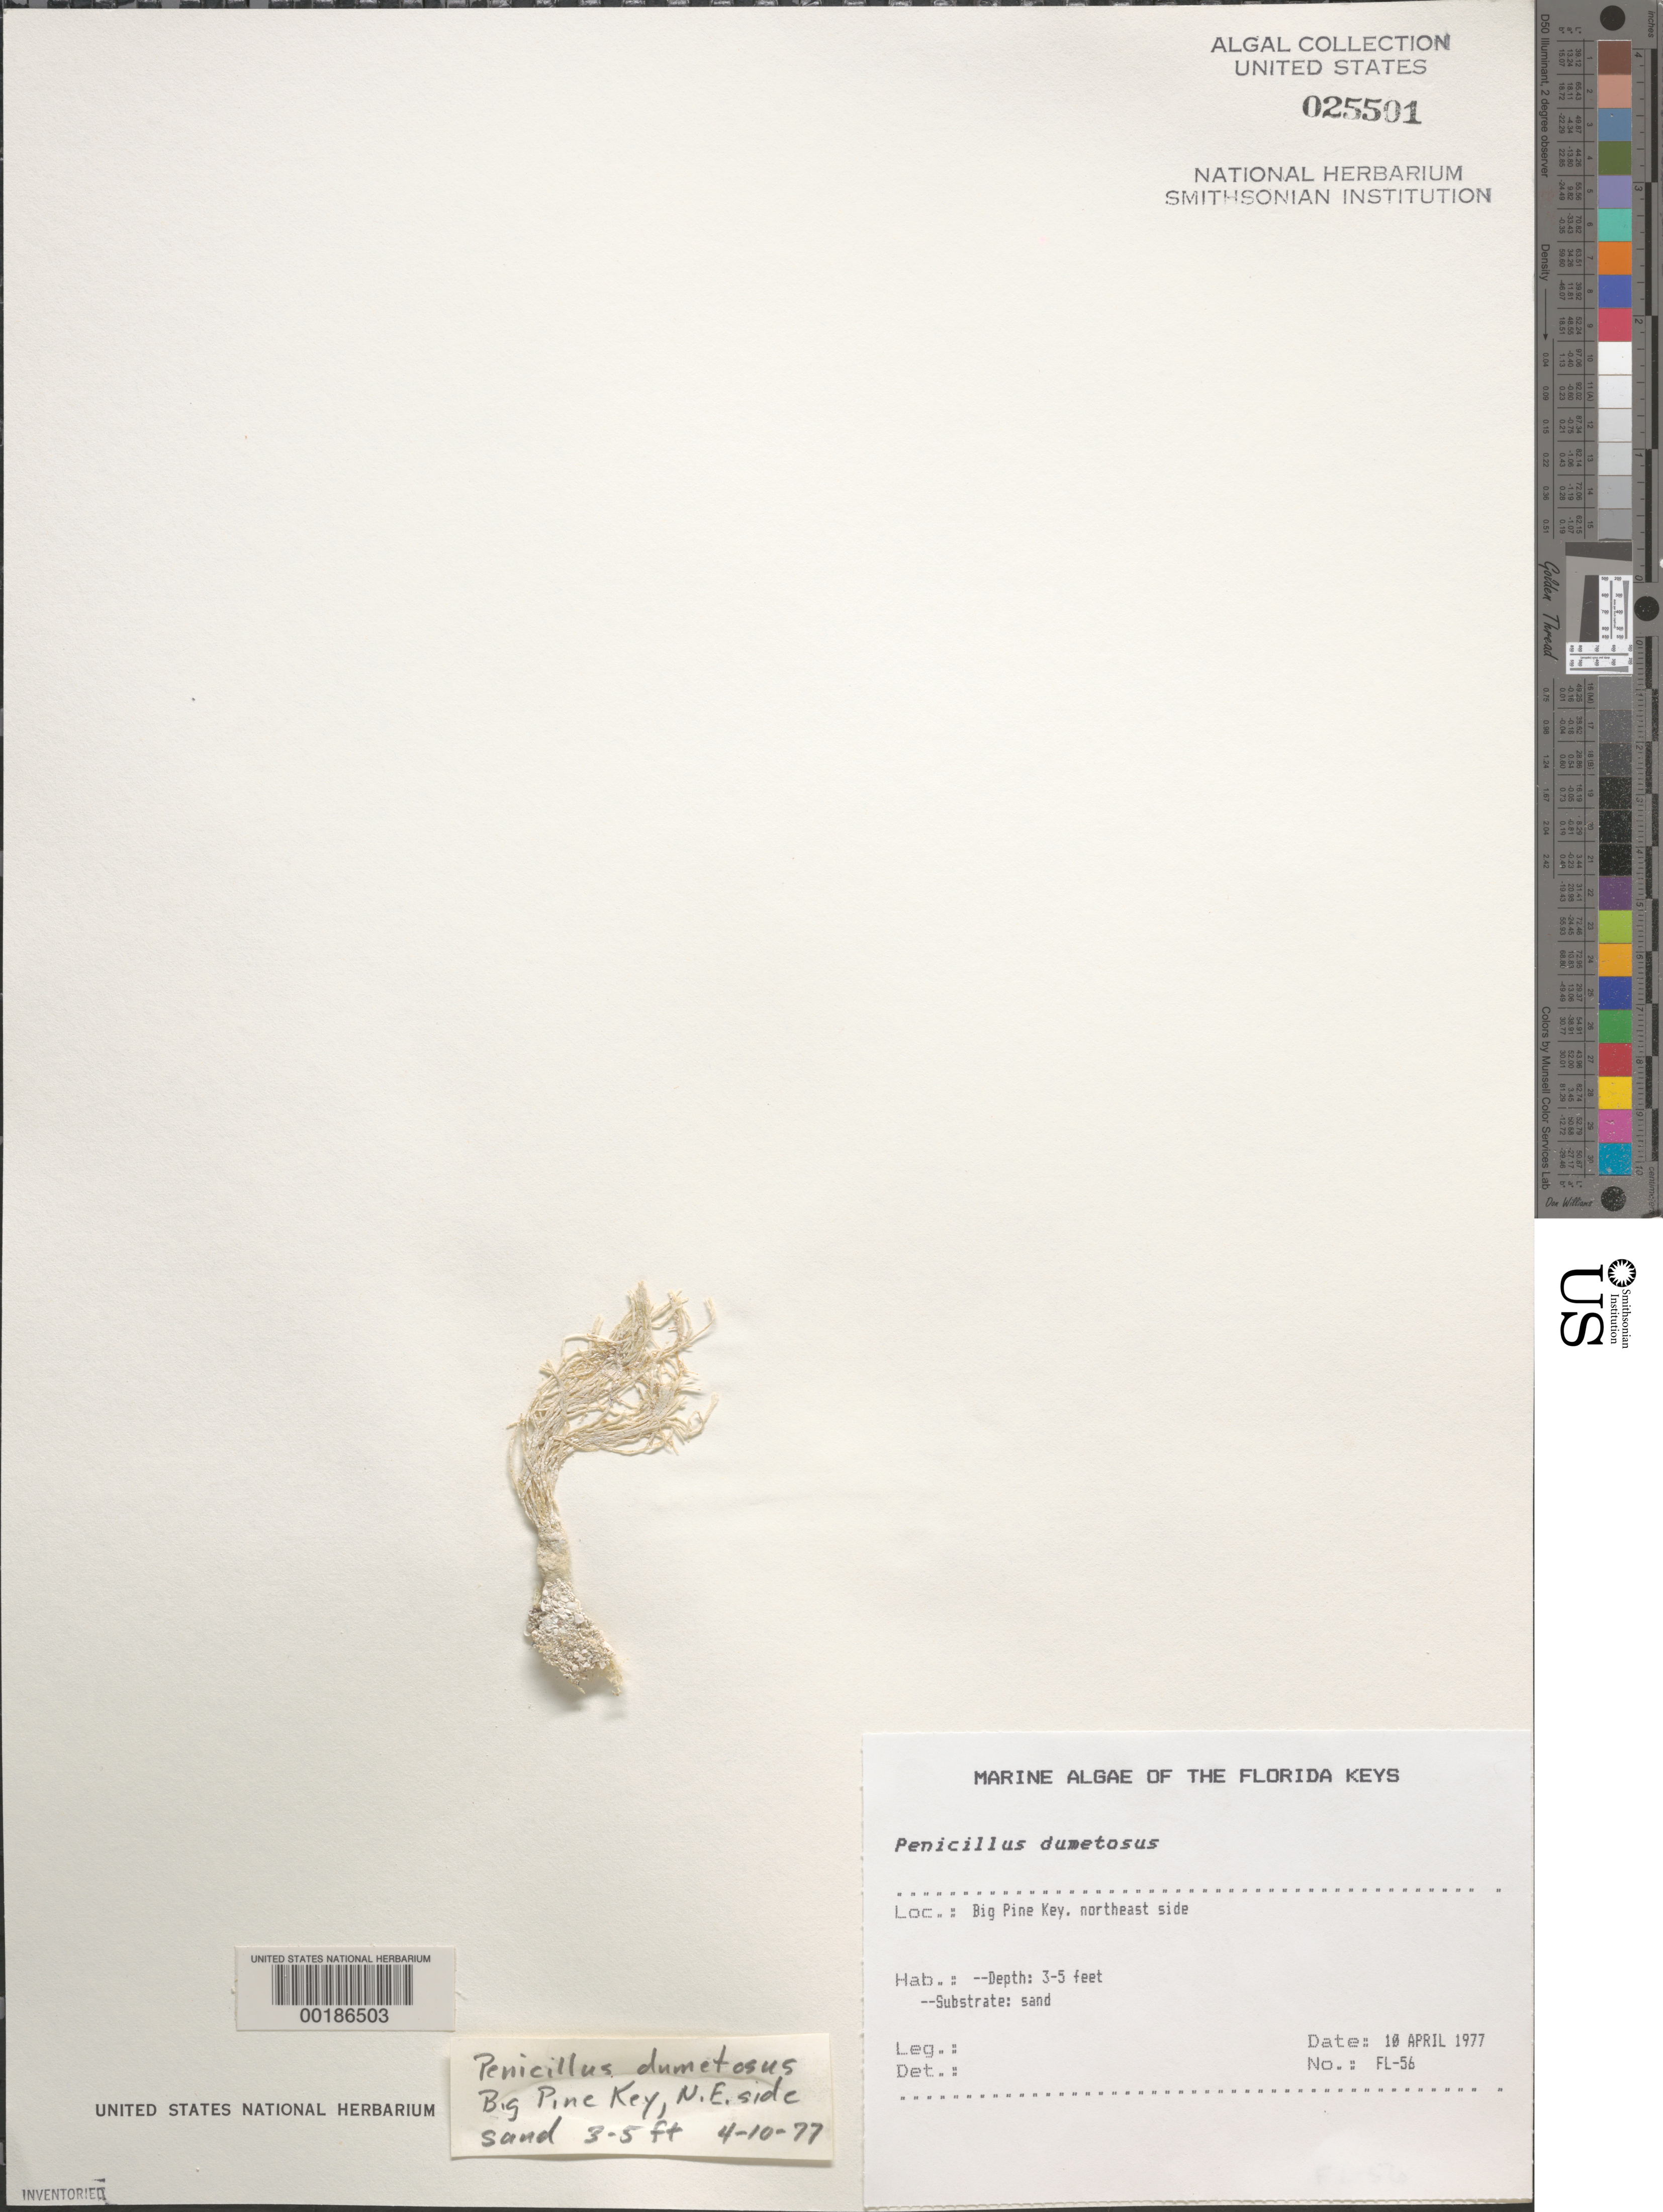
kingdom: Plantae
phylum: Chlorophyta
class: Ulvophyceae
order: Bryopsidales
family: Udoteaceae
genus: Penicillus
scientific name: Penicillus dumetosus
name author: (J.V.Lamouroux) Blainville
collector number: FL-56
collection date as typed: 10 Apr 1977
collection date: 1977-04-10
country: United States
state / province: Florida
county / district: Monroe County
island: Big Pine Key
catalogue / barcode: US 25501